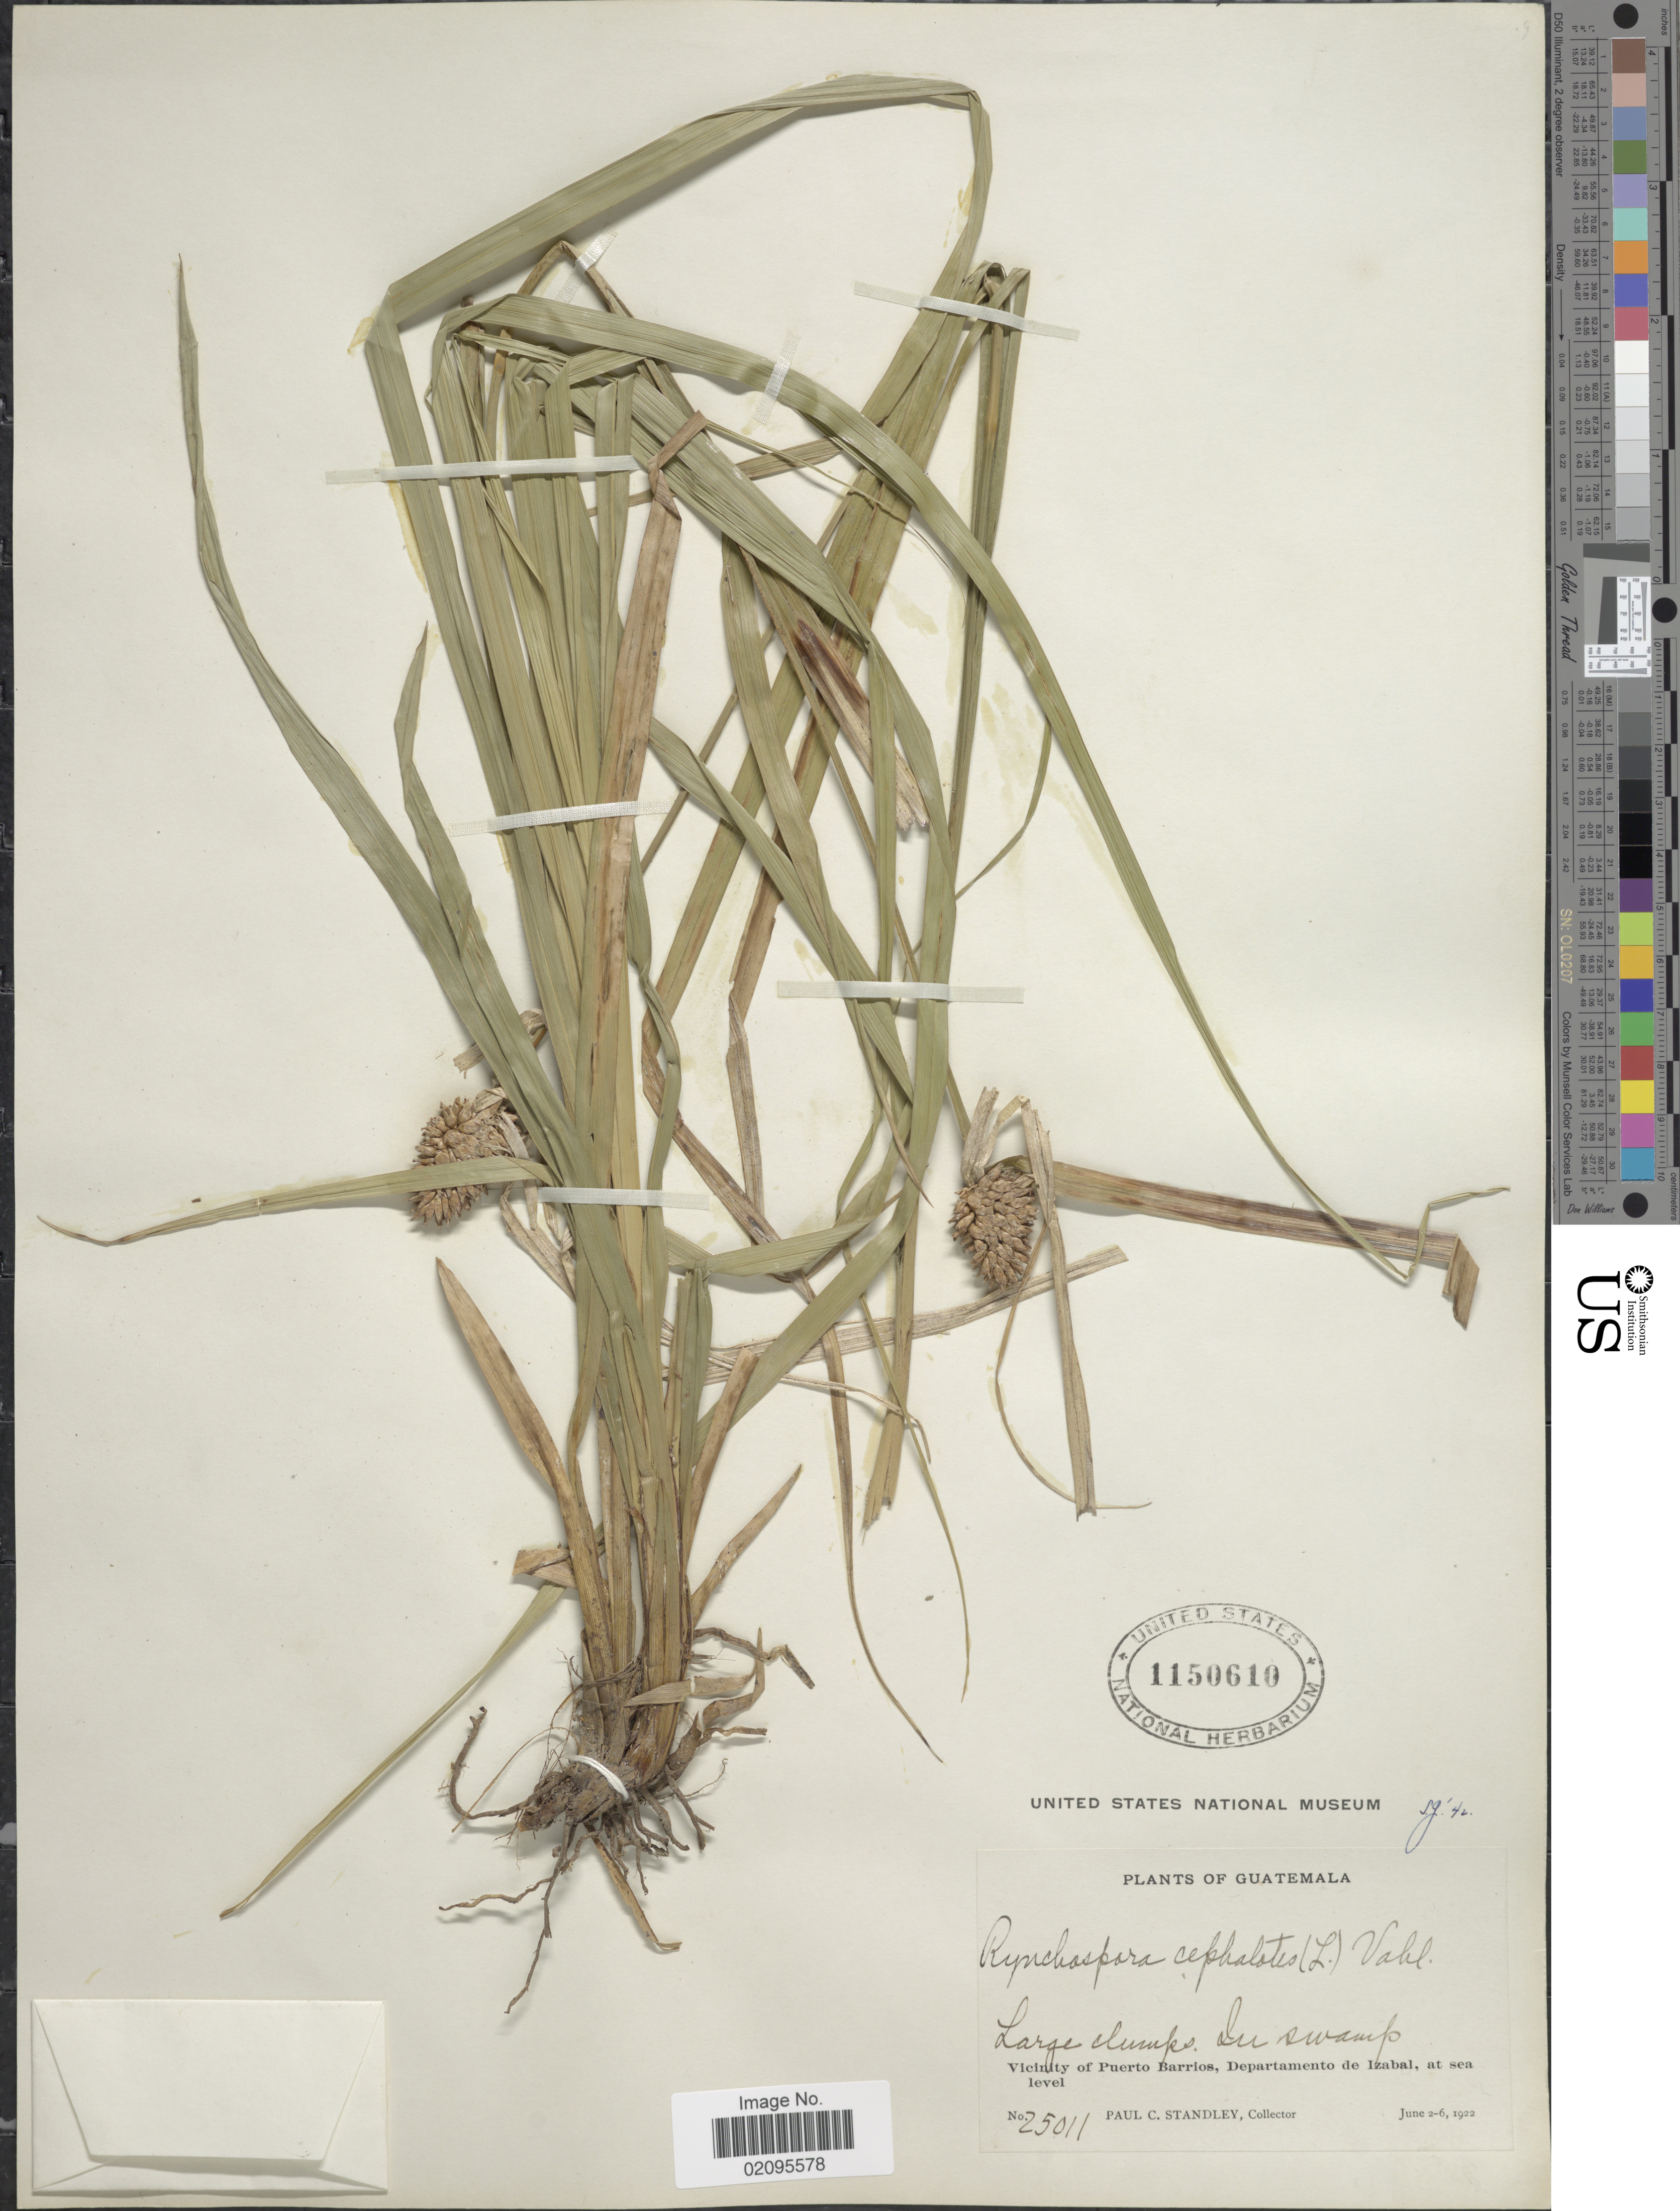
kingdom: Plantae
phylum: Tracheophyta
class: Liliopsida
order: Poales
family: Cyperaceae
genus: Rhynchospora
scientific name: Rhynchospora cephalotes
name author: (L.) Vahl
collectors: P. C. Standley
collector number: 25011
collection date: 1922-06-02/1922-06-06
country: Guatemala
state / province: Izabal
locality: In swamp, Vicinity of Puerto Barrios.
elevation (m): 0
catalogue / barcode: US 1150610